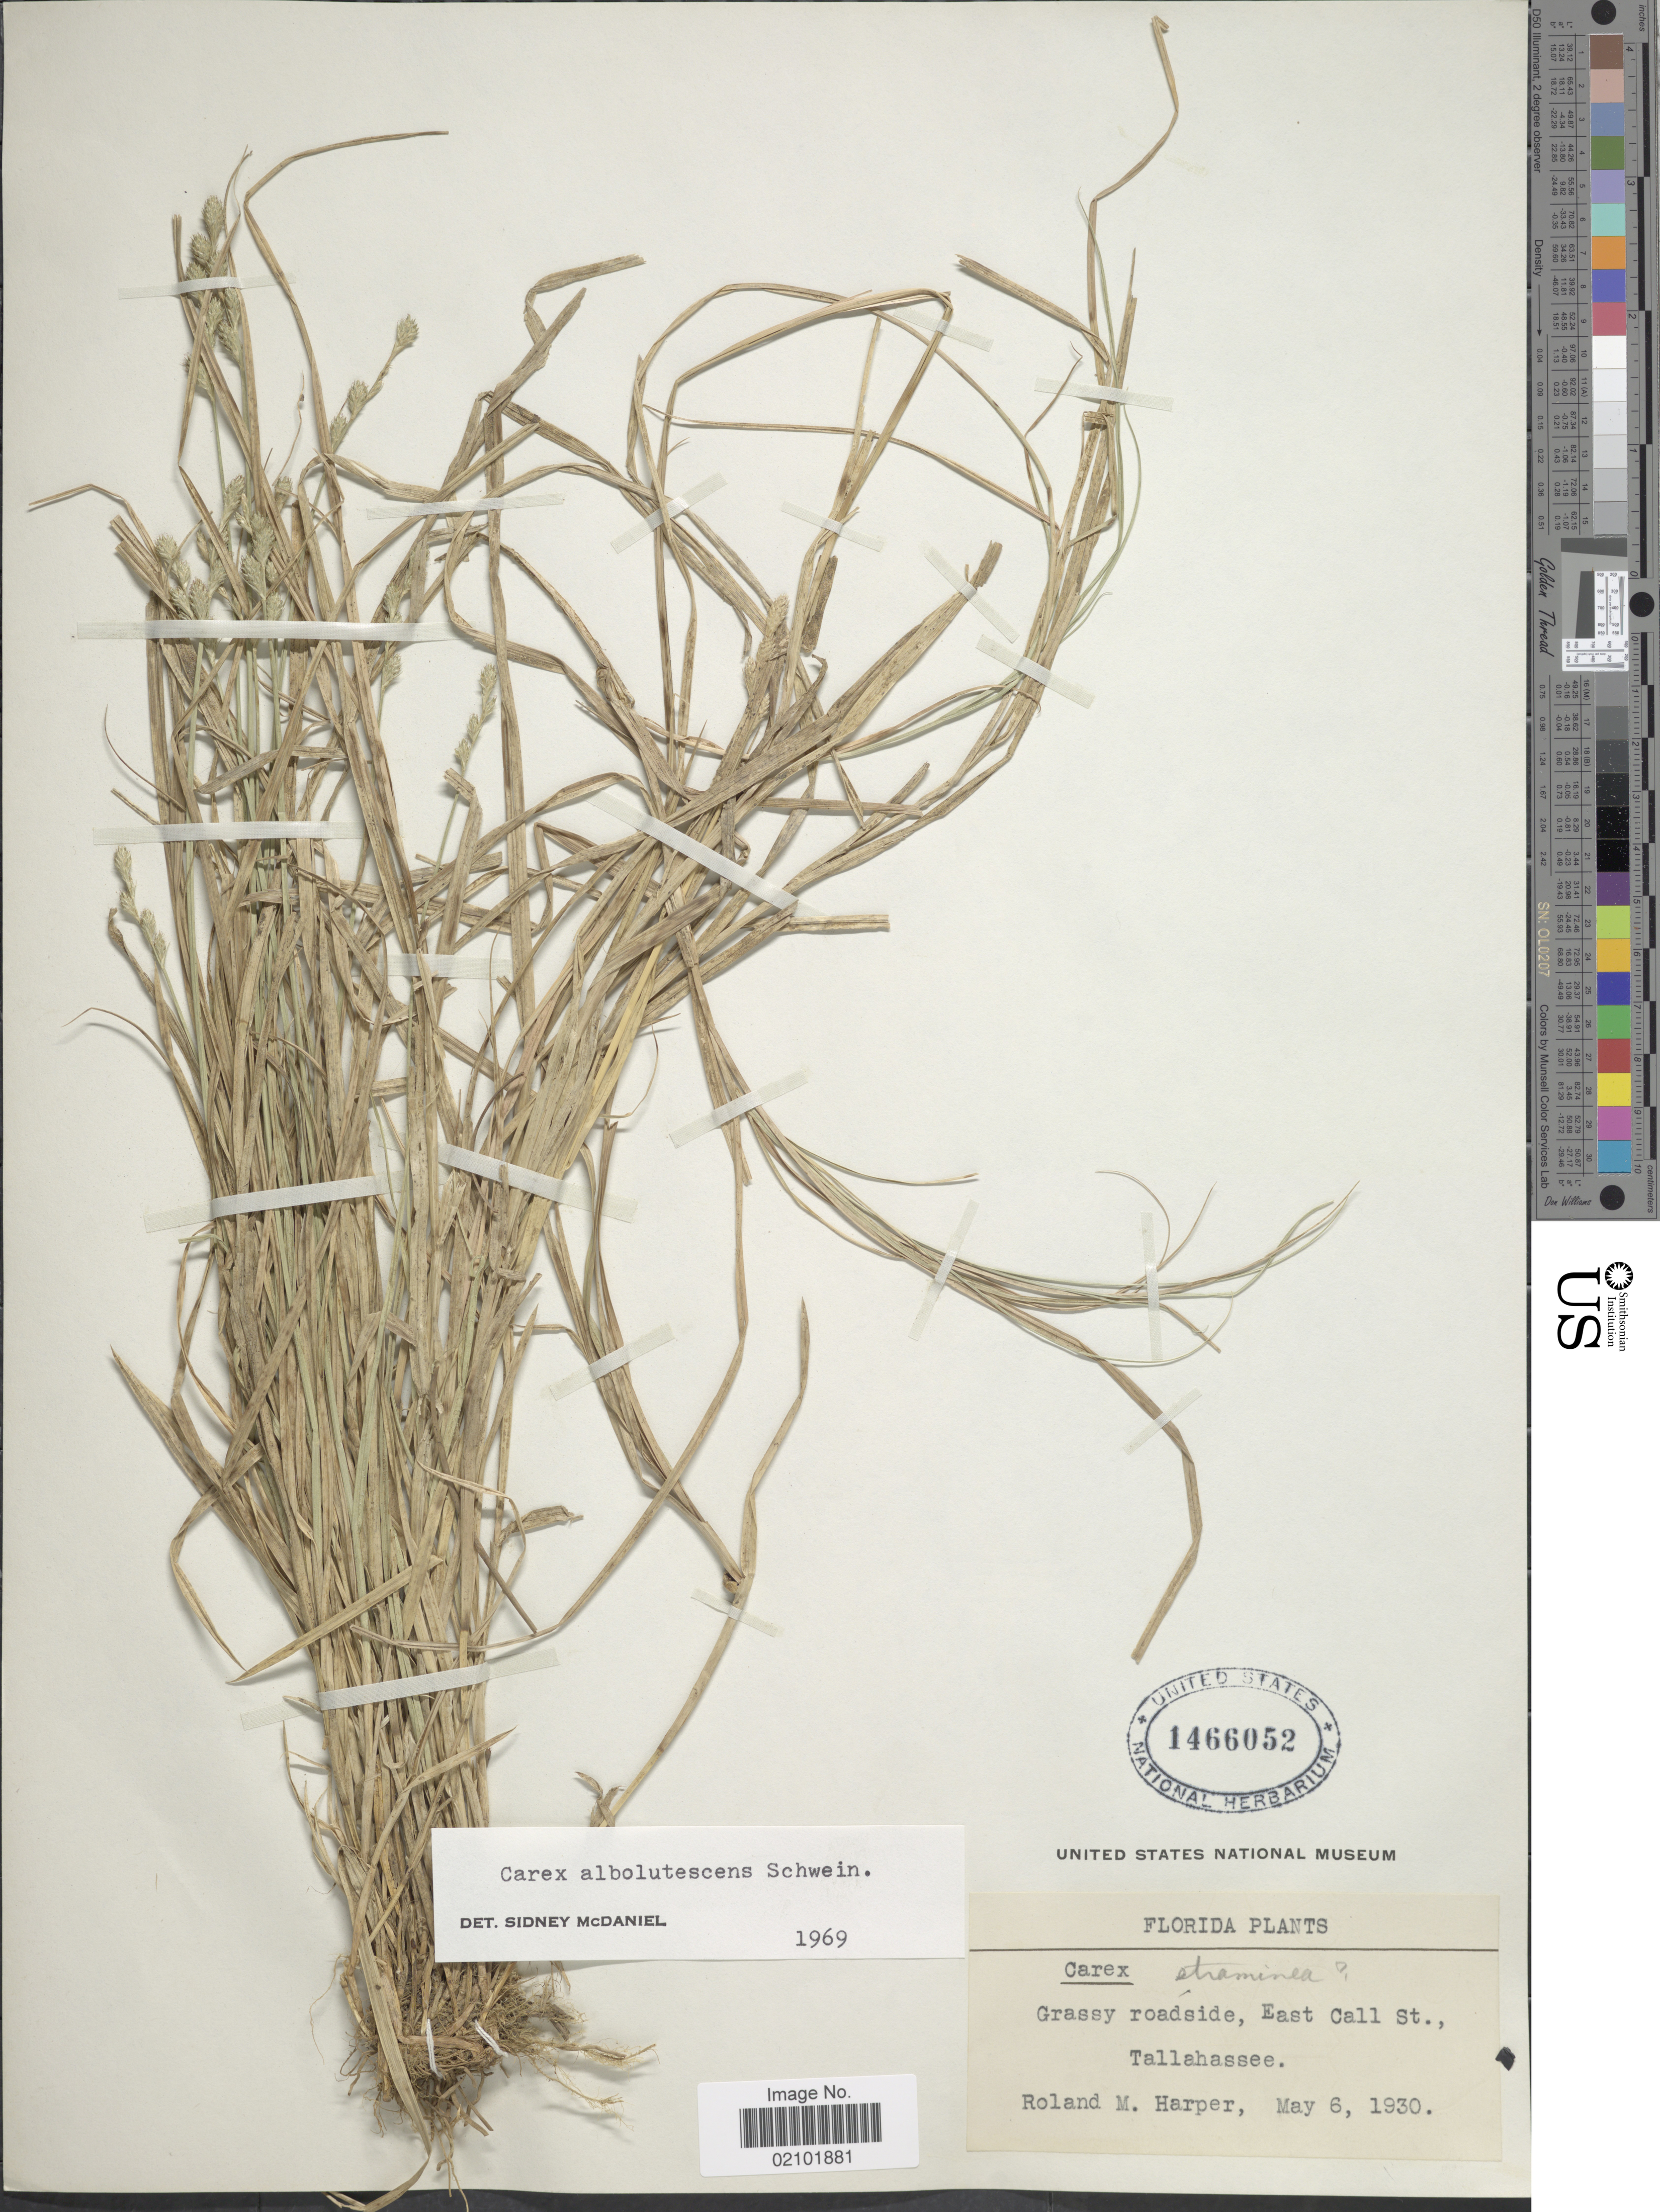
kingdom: Plantae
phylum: Tracheophyta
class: Liliopsida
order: Poales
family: Cyperaceae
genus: Carex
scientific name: Carex albolutescens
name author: Schwein.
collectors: R. M. Harper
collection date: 1930-05-06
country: United States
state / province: Florida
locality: East Call St., Tallahassee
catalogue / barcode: US 1466052